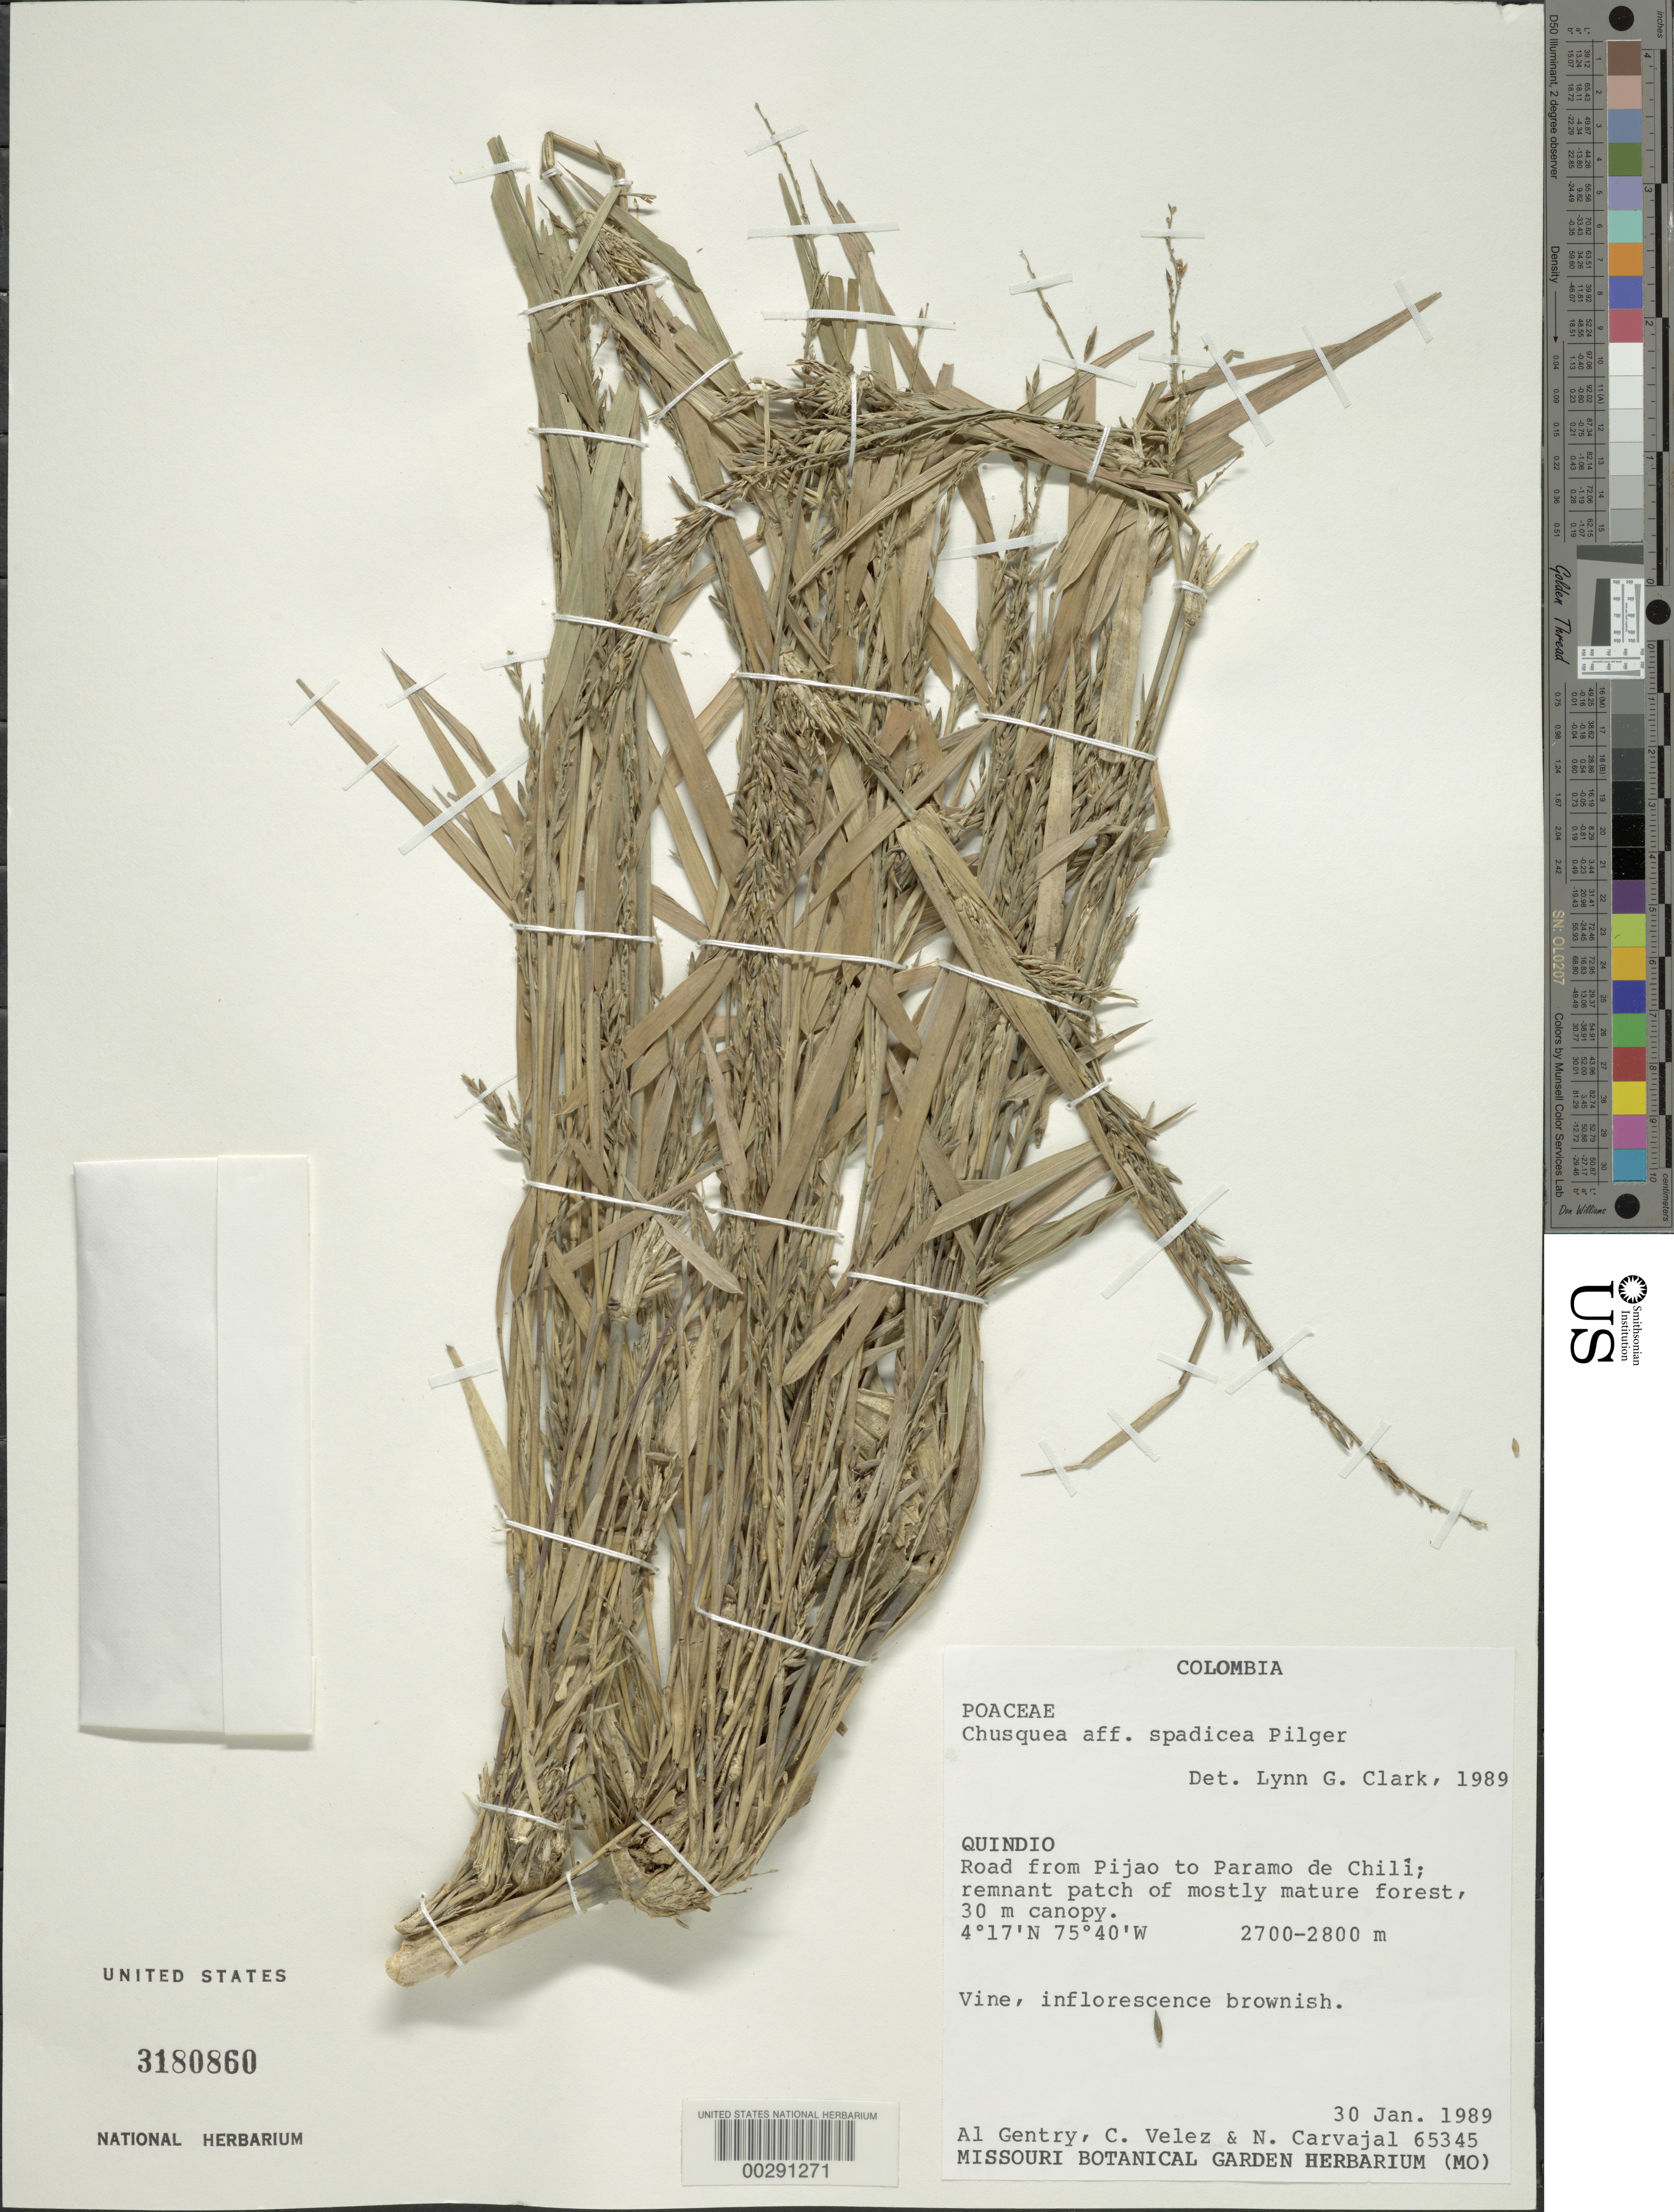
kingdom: Plantae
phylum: Tracheophyta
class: Liliopsida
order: Poales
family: Poaceae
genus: Chusquea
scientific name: Chusquea spadicea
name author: Pilg.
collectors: A. H. Gentry, C. Velez & N. Carvajal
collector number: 65345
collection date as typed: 30 Jan 1989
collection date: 1989-01-30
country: Colombia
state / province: Quindío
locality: Road from Pijao to Paramo de Chili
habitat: Remnant patch of mostly mature forest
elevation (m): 2700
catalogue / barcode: US 3180860